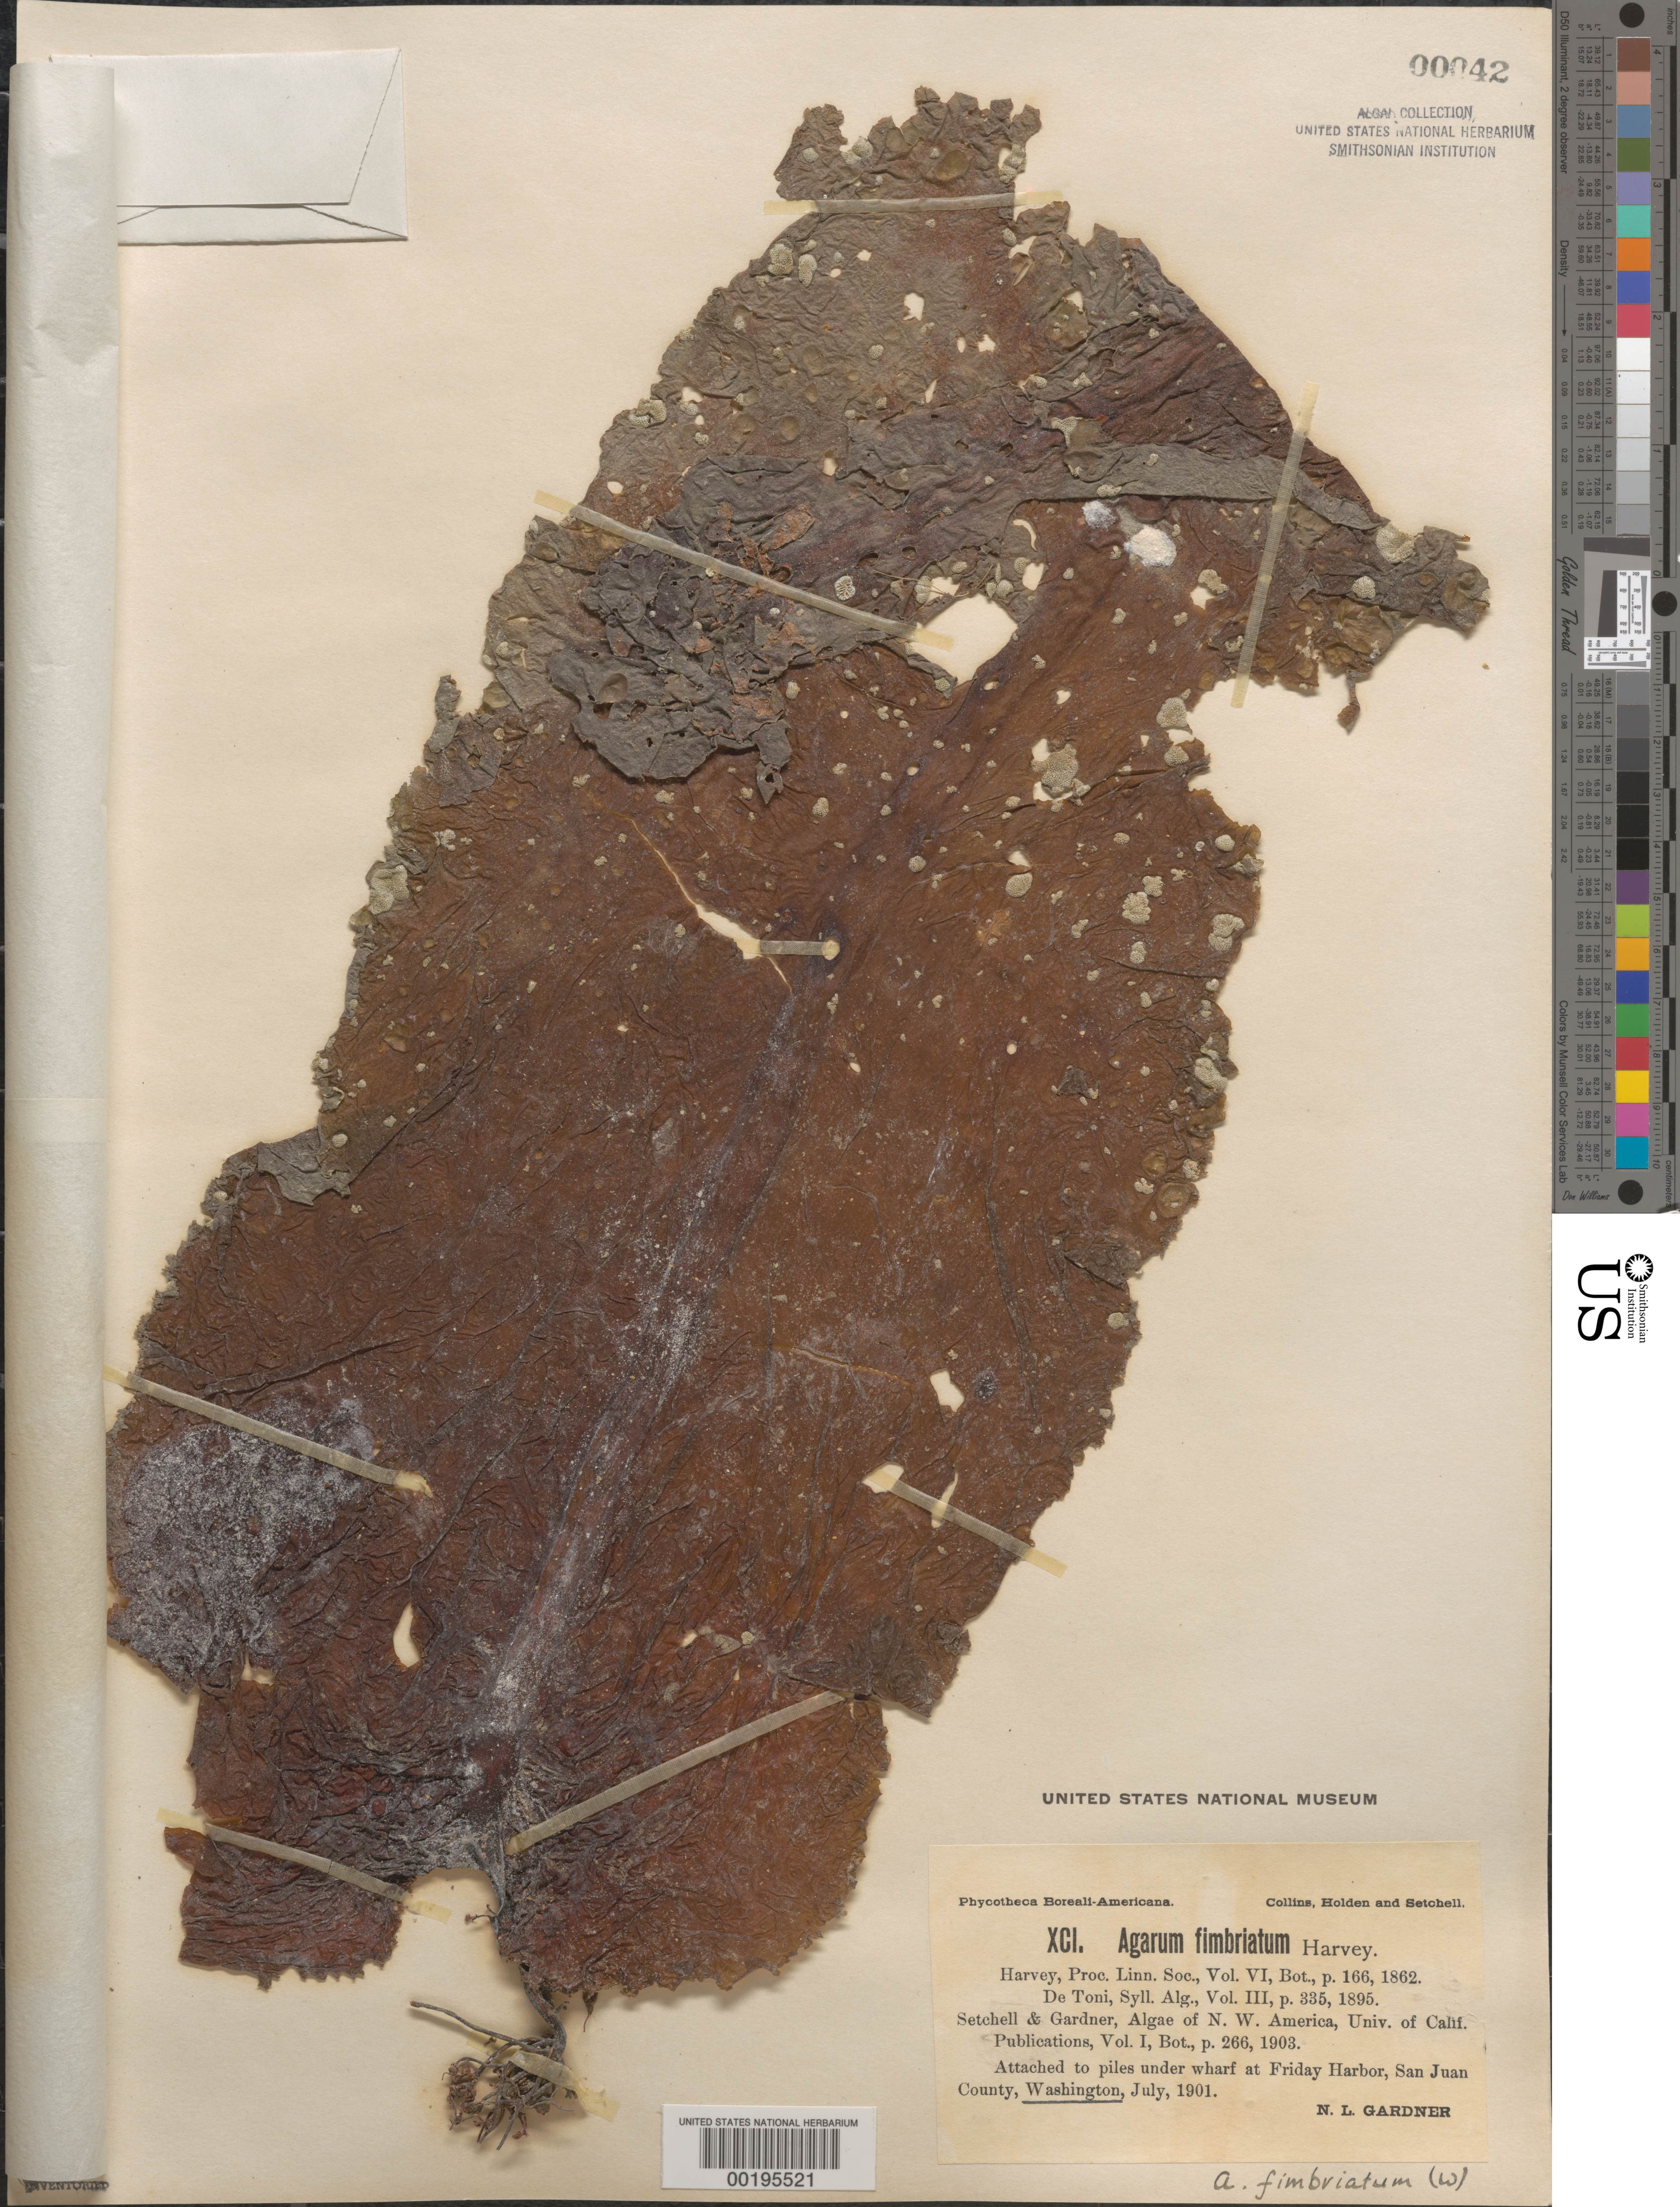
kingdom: Chromista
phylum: Ochrophyta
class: Phaeophyceae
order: Laminariales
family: Agaraceae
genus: Neoagarum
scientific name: Neoagarum fimbriatum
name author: (Harvey) H.Kawai & Hanyuda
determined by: Algae name updating Project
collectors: N. Gardner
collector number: PB-A Xci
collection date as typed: Jul 1901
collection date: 1901-07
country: United States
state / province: Washington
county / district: San Juan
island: San Juan Island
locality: Friday Harbor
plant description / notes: Collins, Holden & Setchell, Phycotheca Boreali-Americana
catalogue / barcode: US 42